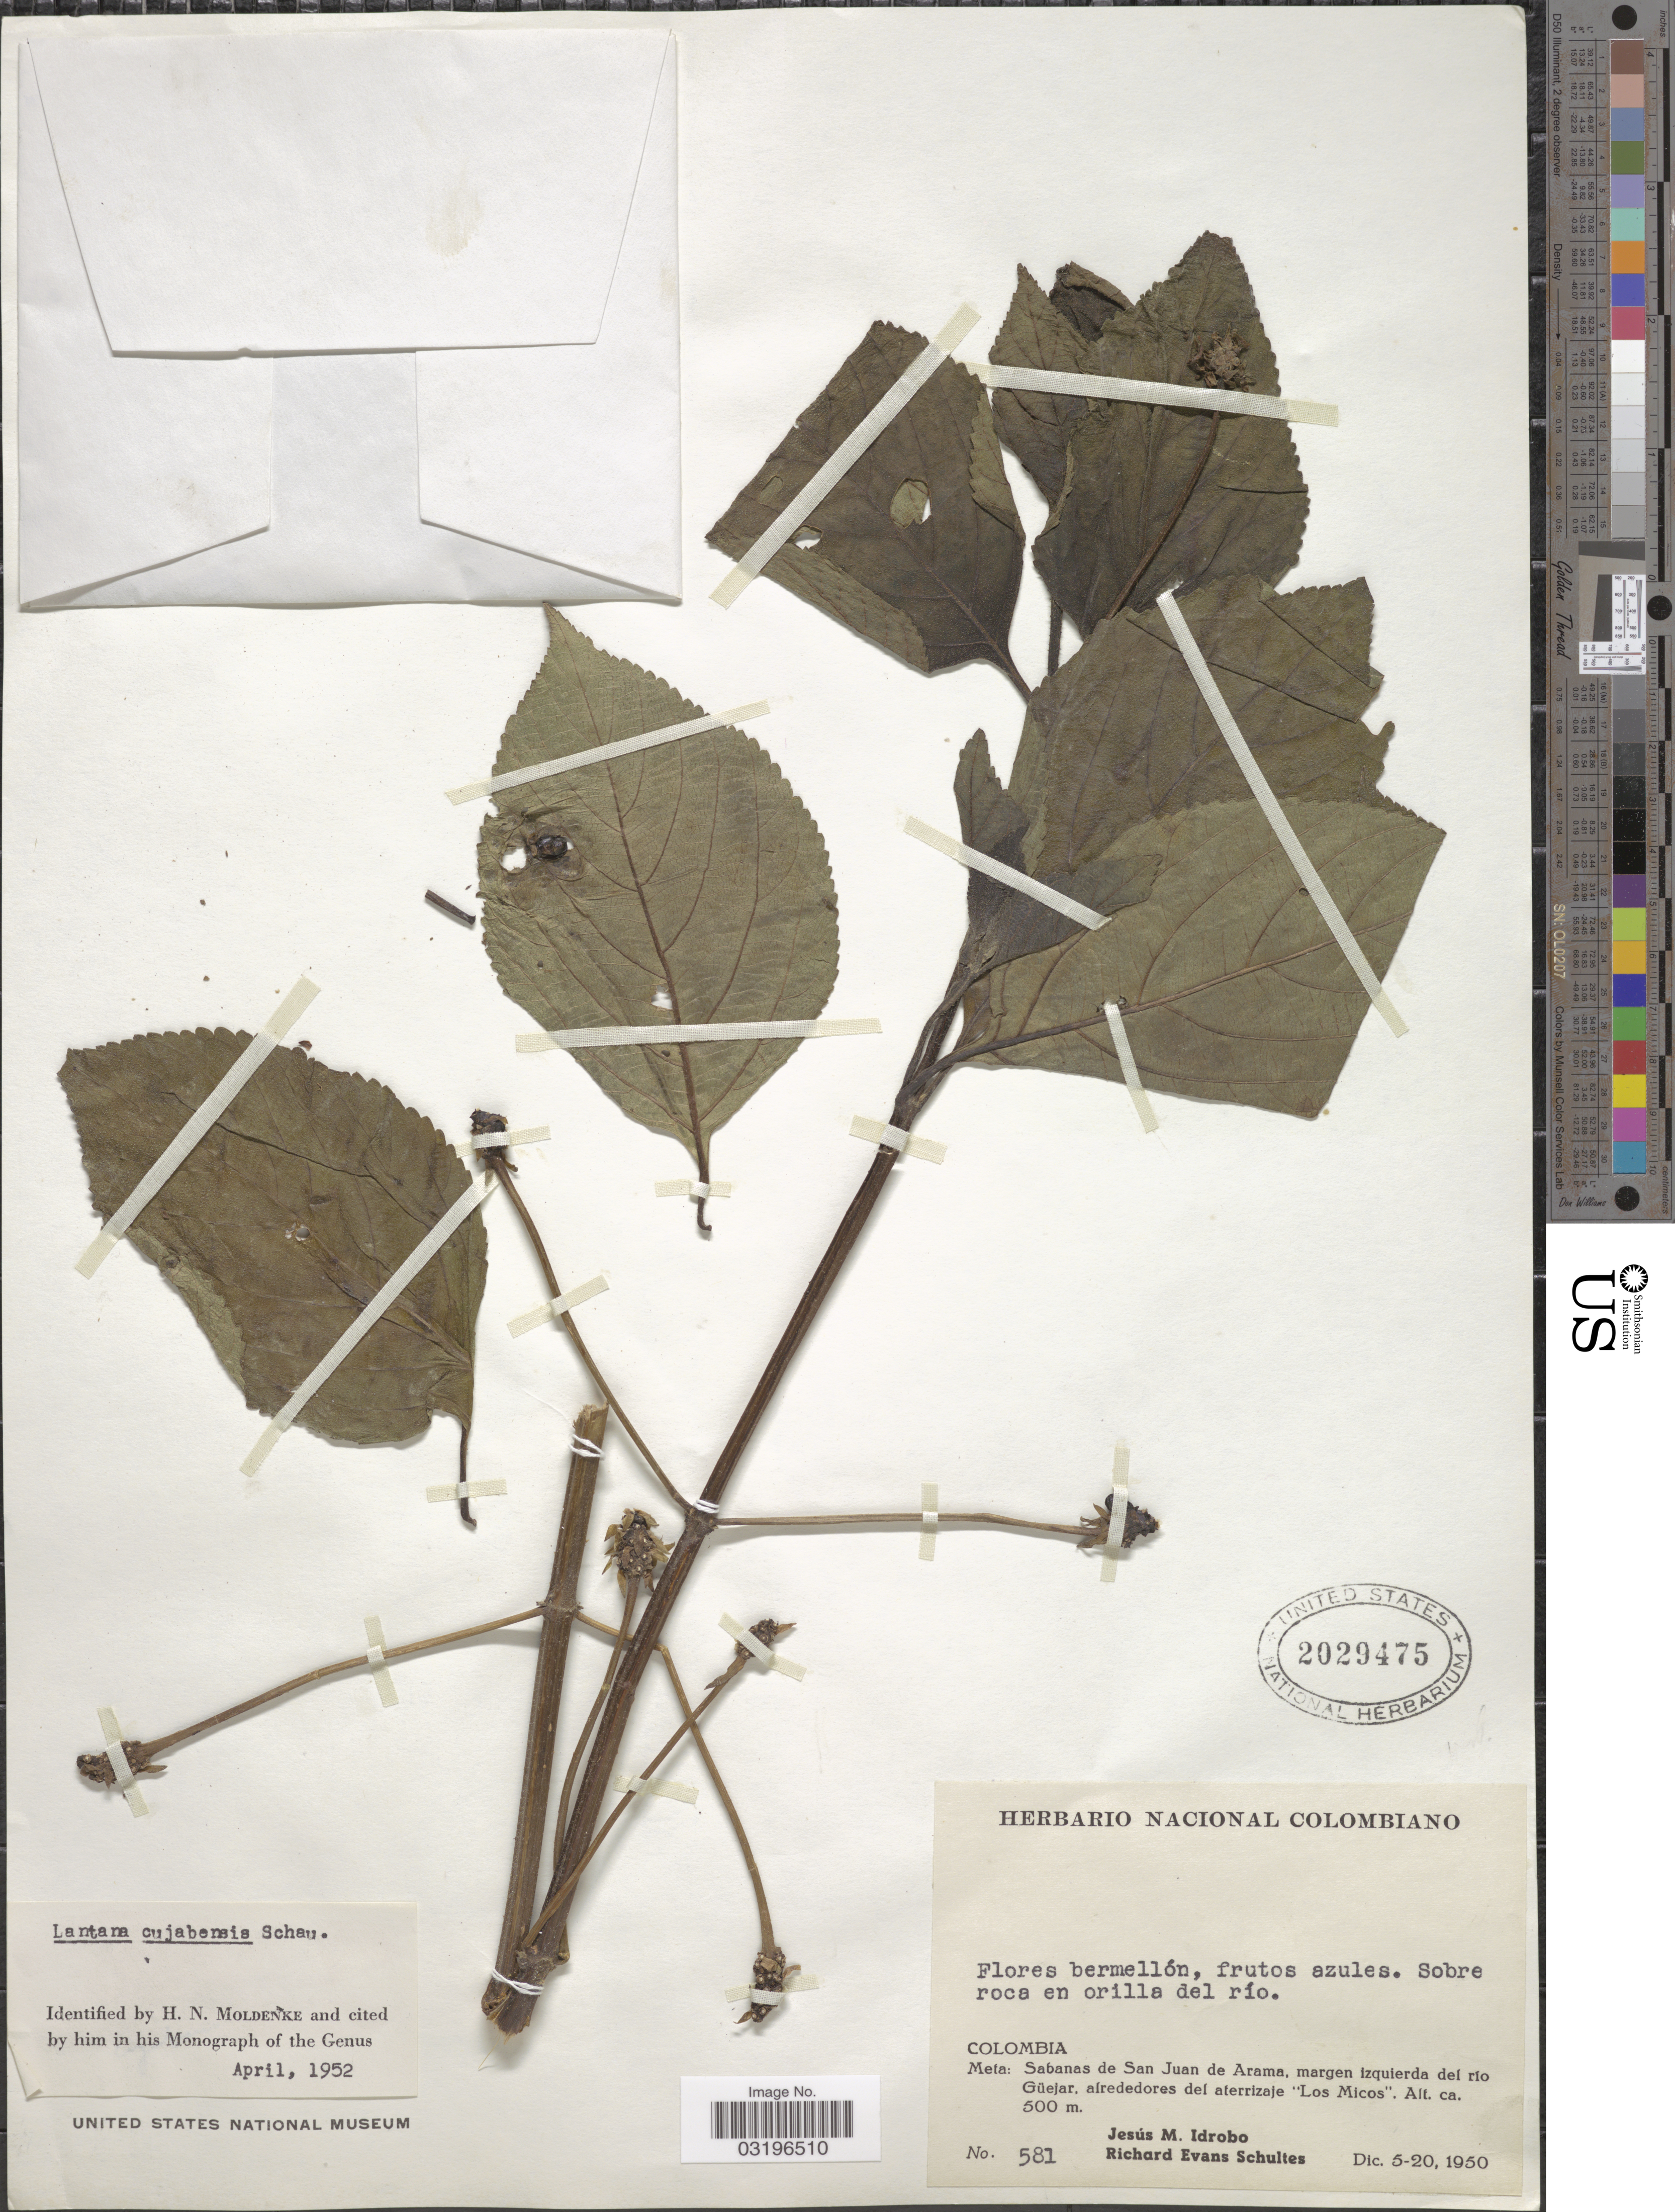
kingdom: Plantae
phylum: Tracheophyta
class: Magnoliopsida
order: Lamiales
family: Verbenaceae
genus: Lantana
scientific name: Lantana cujabensis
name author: Schau.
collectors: J. M. Idrobo & R. E. Schultes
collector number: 581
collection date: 1950-12-05/1950-12-20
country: Colombia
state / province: Meta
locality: Sabanas de San Juan de Arama, margen izquierda del rio Güejar, alrededores del aterrizaje "Los Micos".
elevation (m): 500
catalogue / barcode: US 2029475